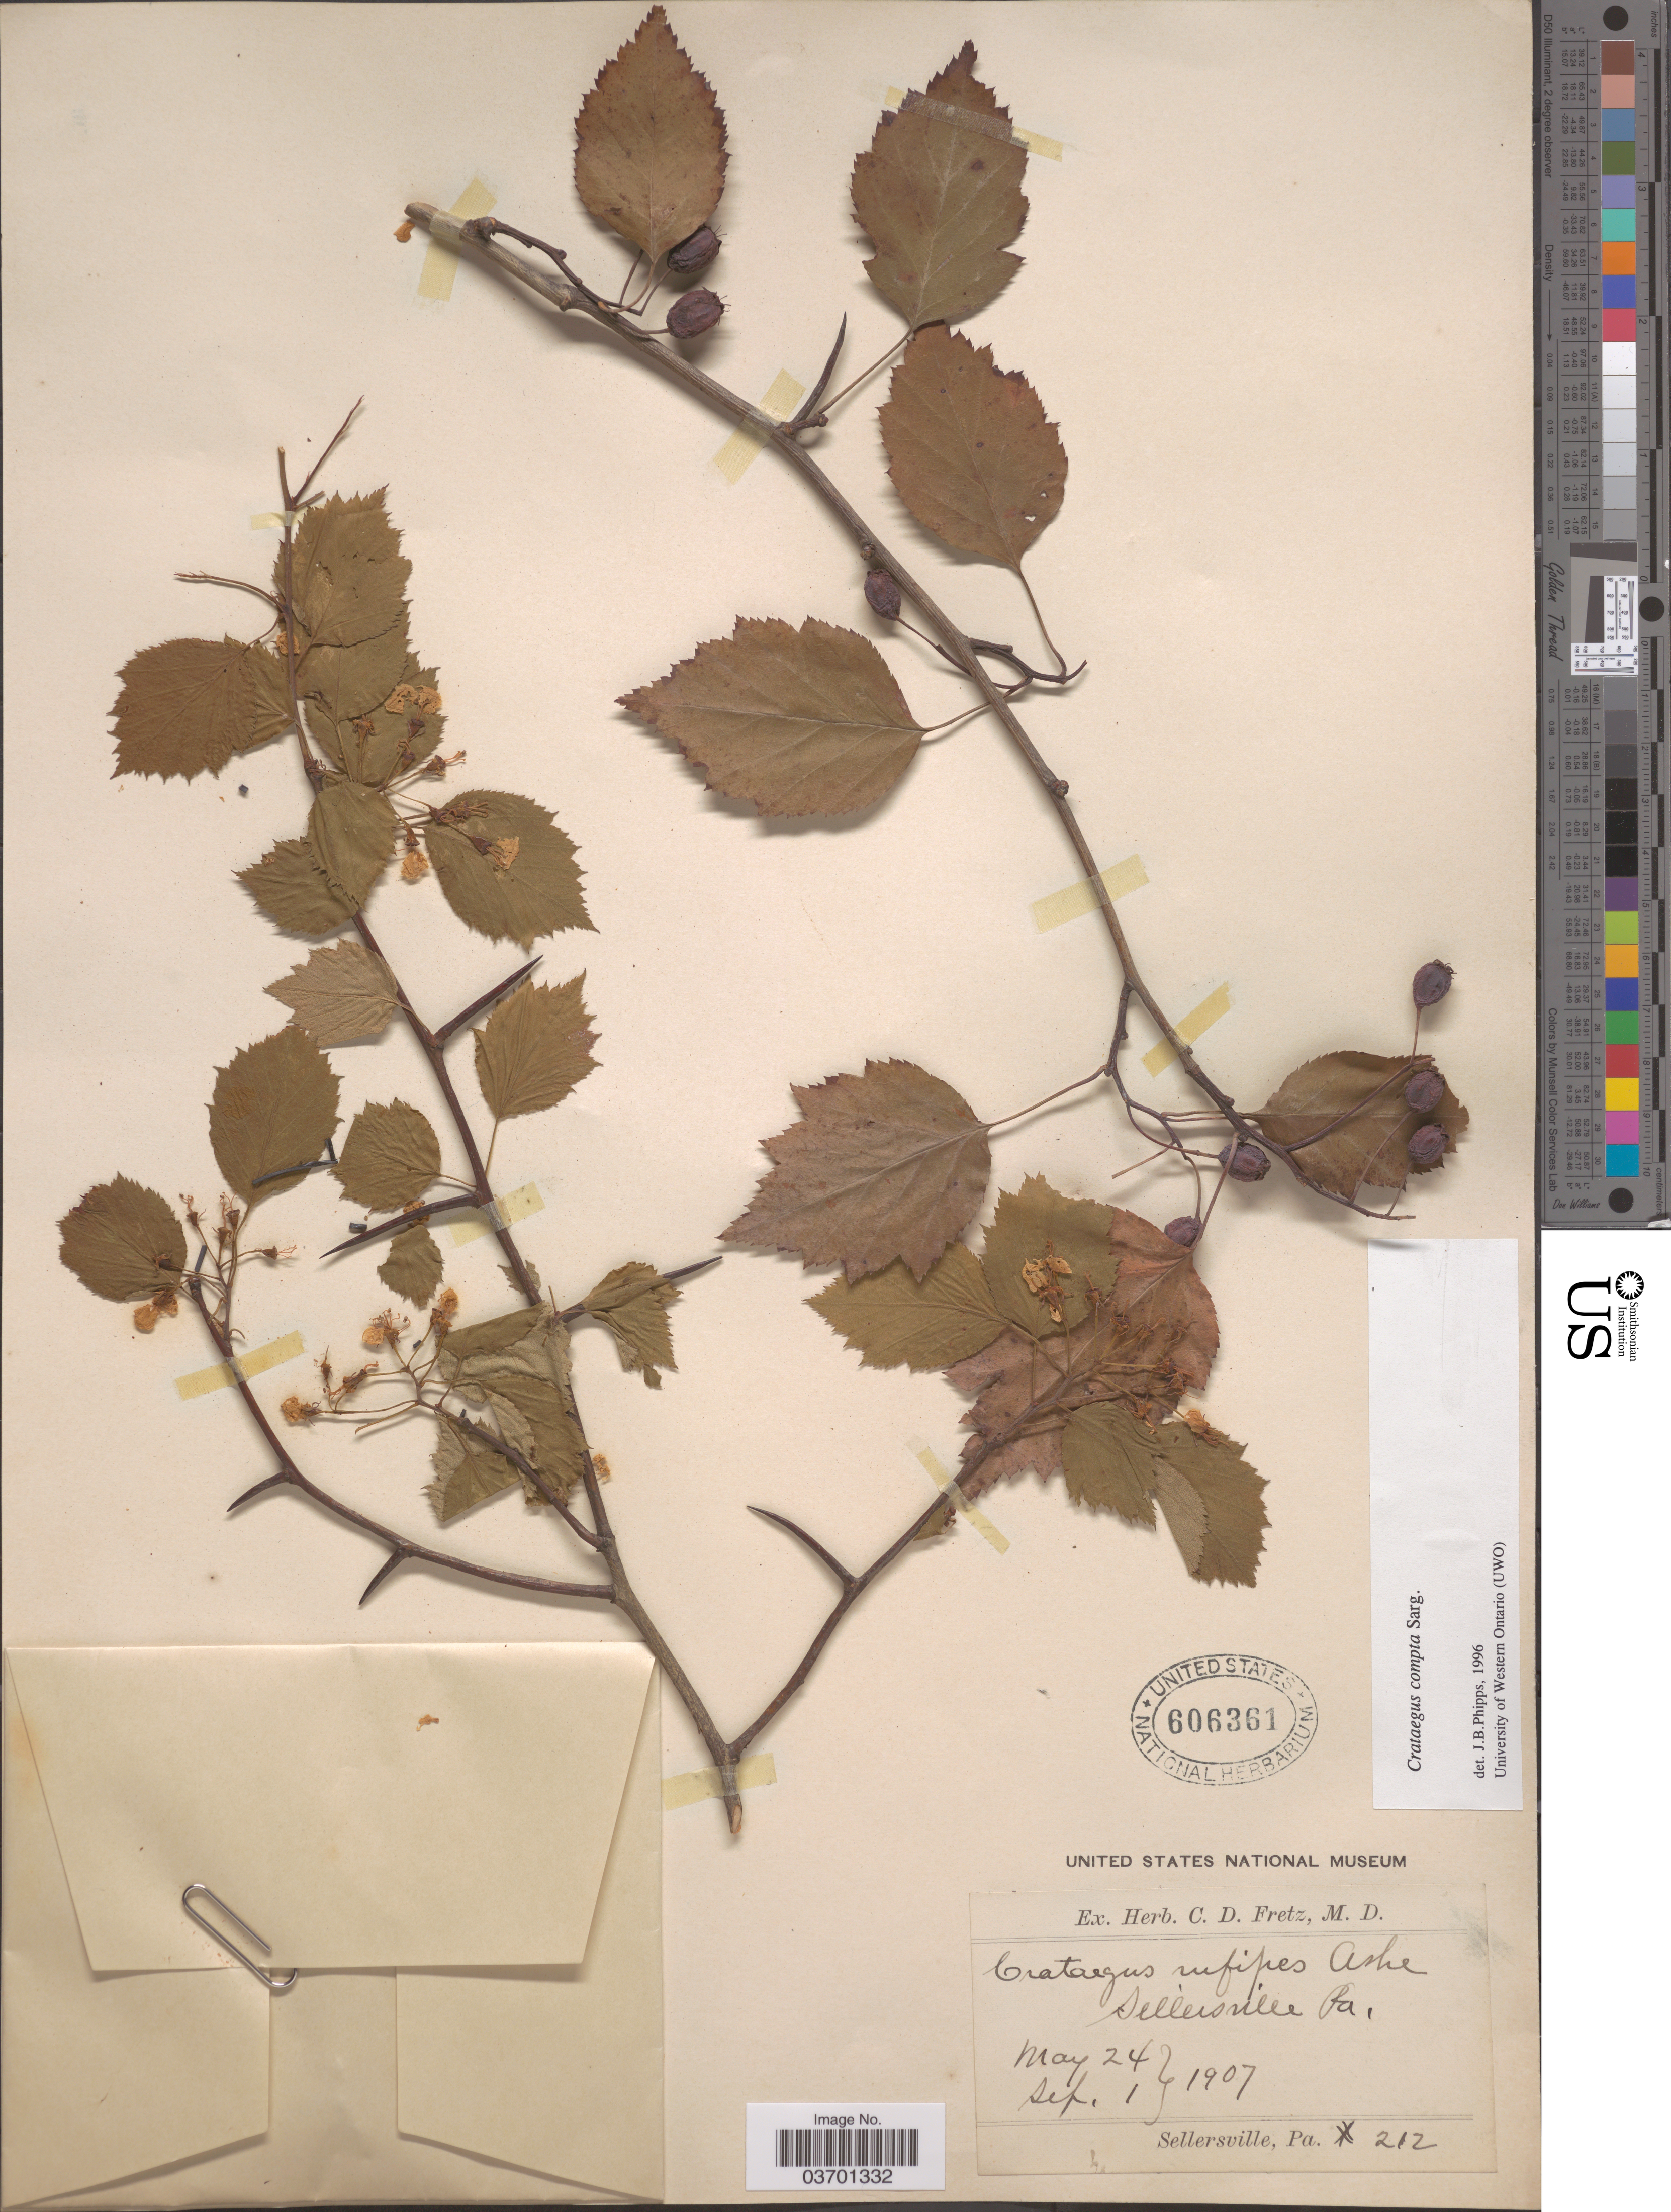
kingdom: Plantae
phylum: Tracheophyta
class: Magnoliopsida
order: Rosales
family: Rosaceae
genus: Crataegus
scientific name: Crataegus populnea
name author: Ashe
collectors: ex herb. C.D. Fretz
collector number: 212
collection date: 1907-05-24/1907-09-01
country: United States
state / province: Pennsylvania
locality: Sellersville.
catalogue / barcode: US 606361